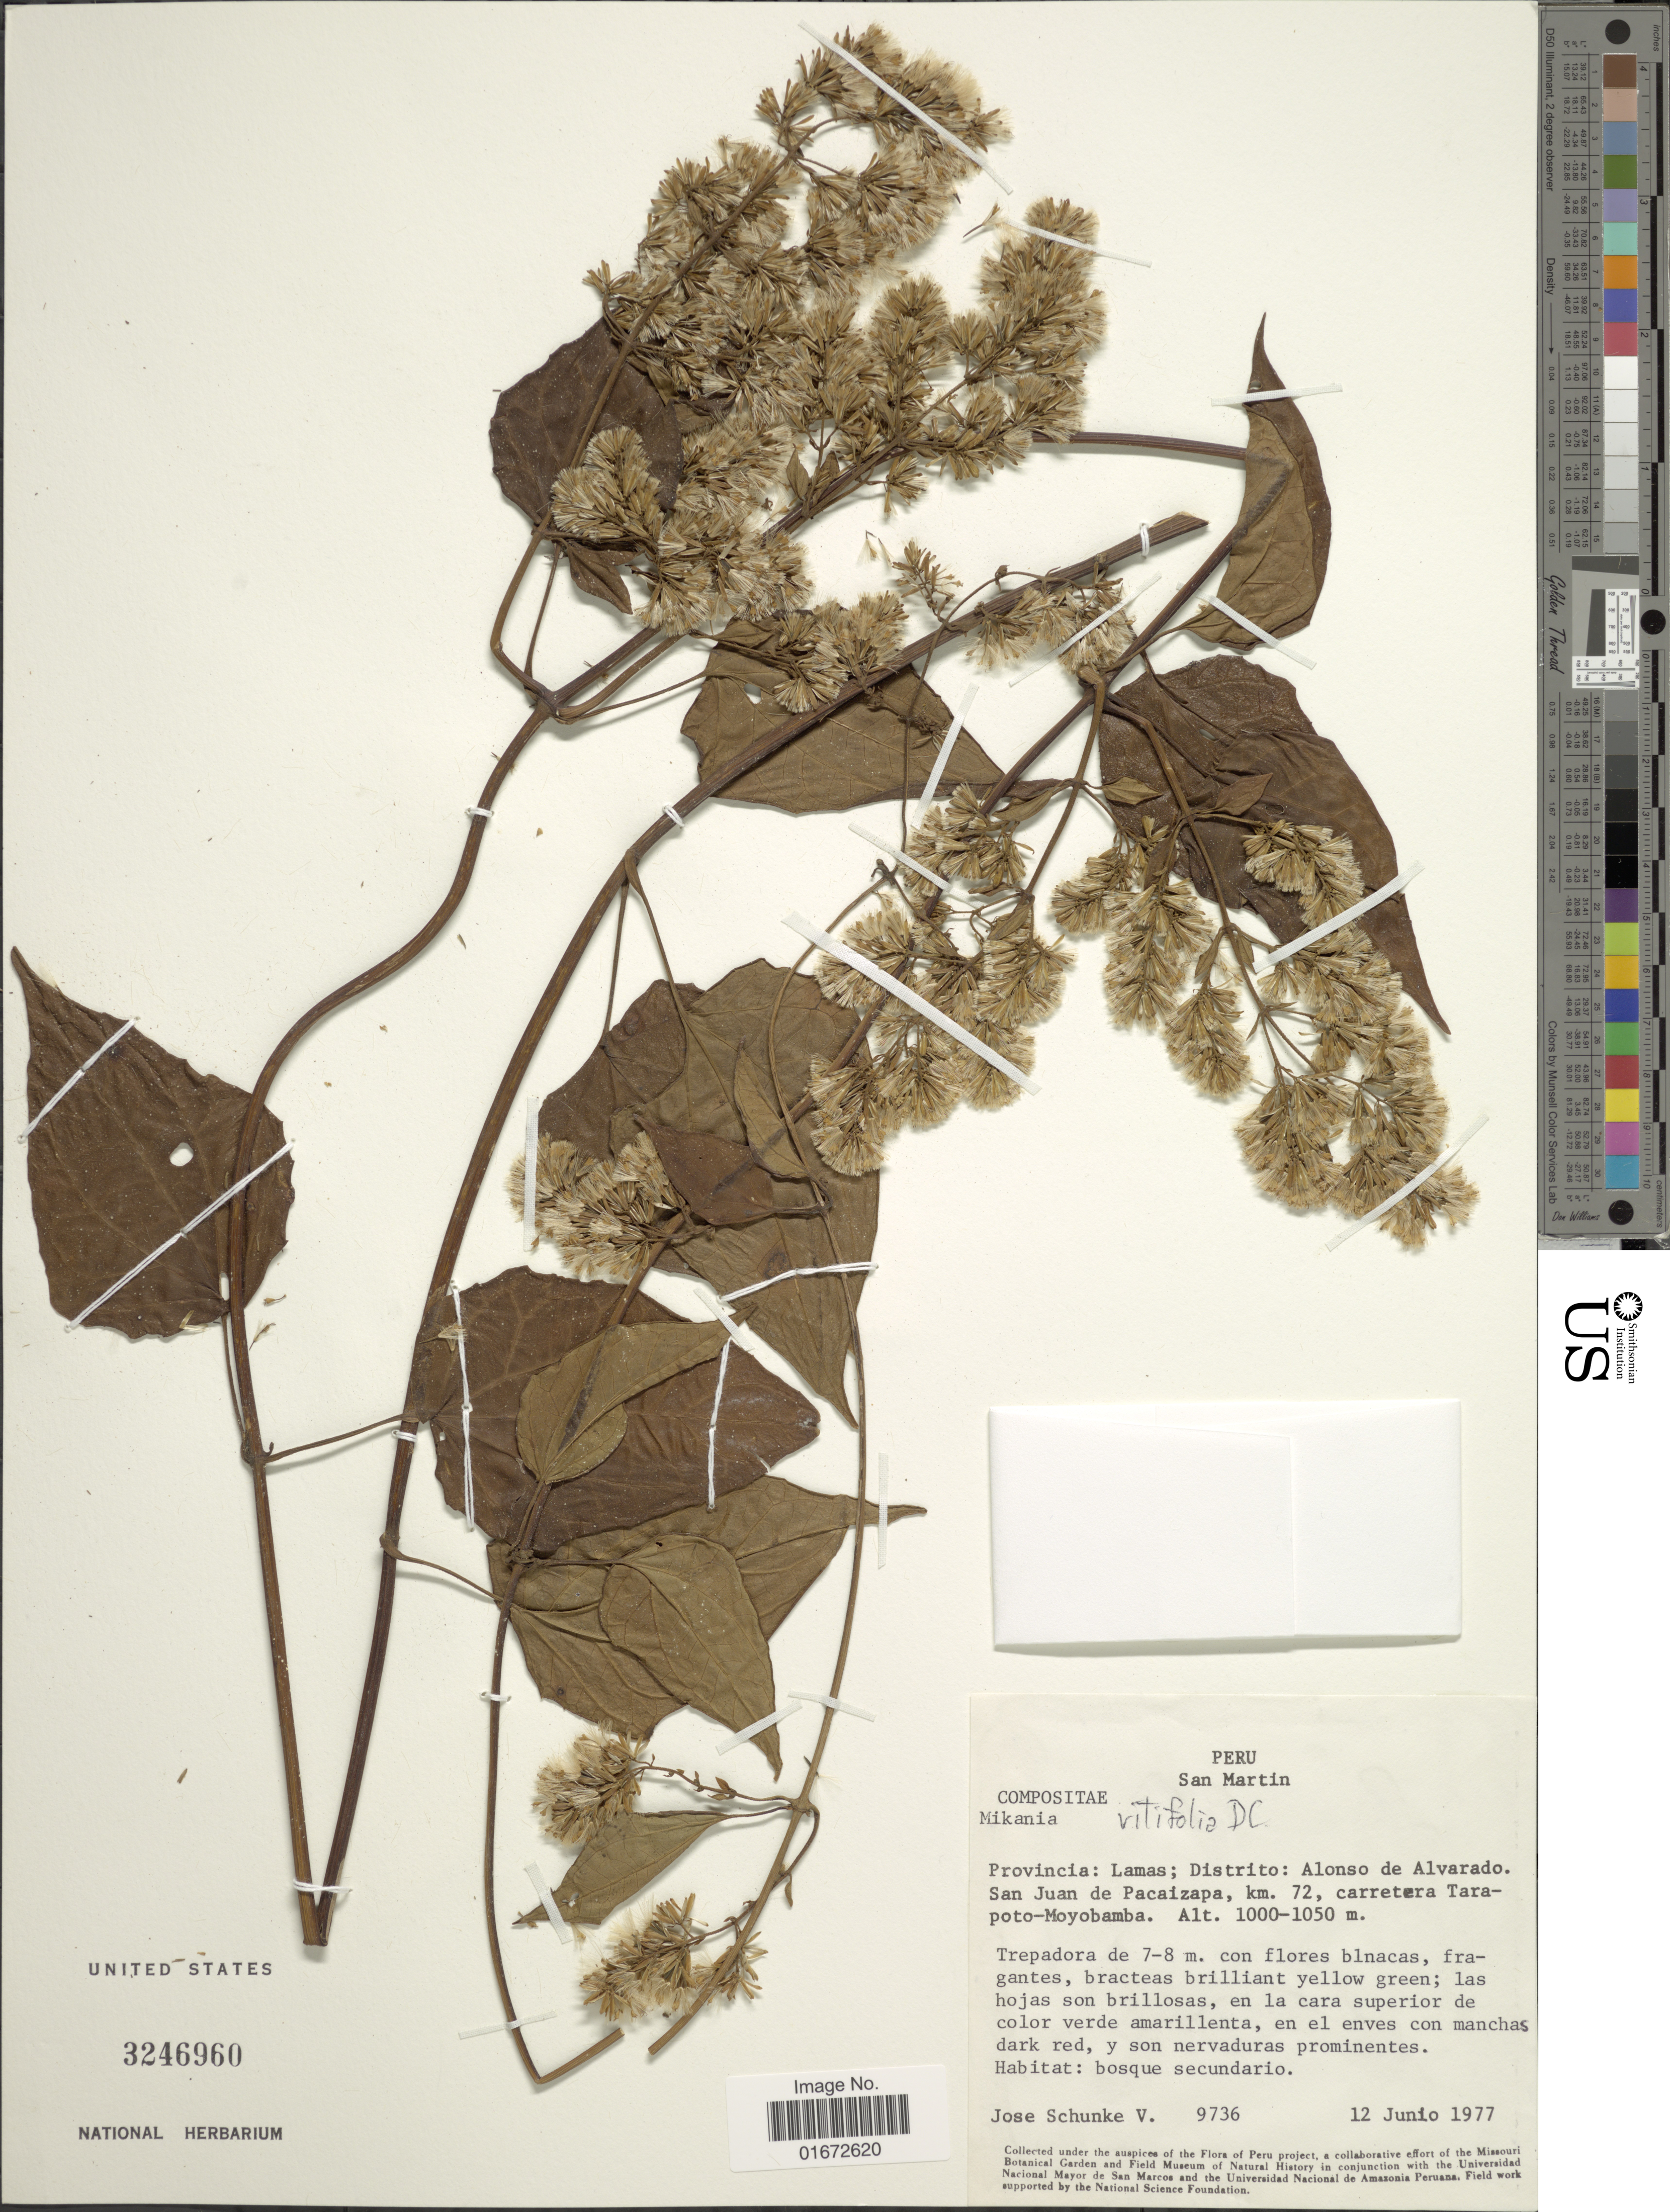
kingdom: Plantae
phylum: Tracheophyta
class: Magnoliopsida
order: Asterales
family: Asteraceae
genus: Mikania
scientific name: Mikania vitifolia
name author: DC.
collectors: J. Schunke Vigo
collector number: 9736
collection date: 1977-06-12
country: Peru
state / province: San Martín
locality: Provincia: Lamas; Distrito: Alonso de Alvarado. San Juan de Pacaizapa, km. 72, carretera Tarapoto-Moyobamba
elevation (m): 1000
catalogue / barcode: US 3246960